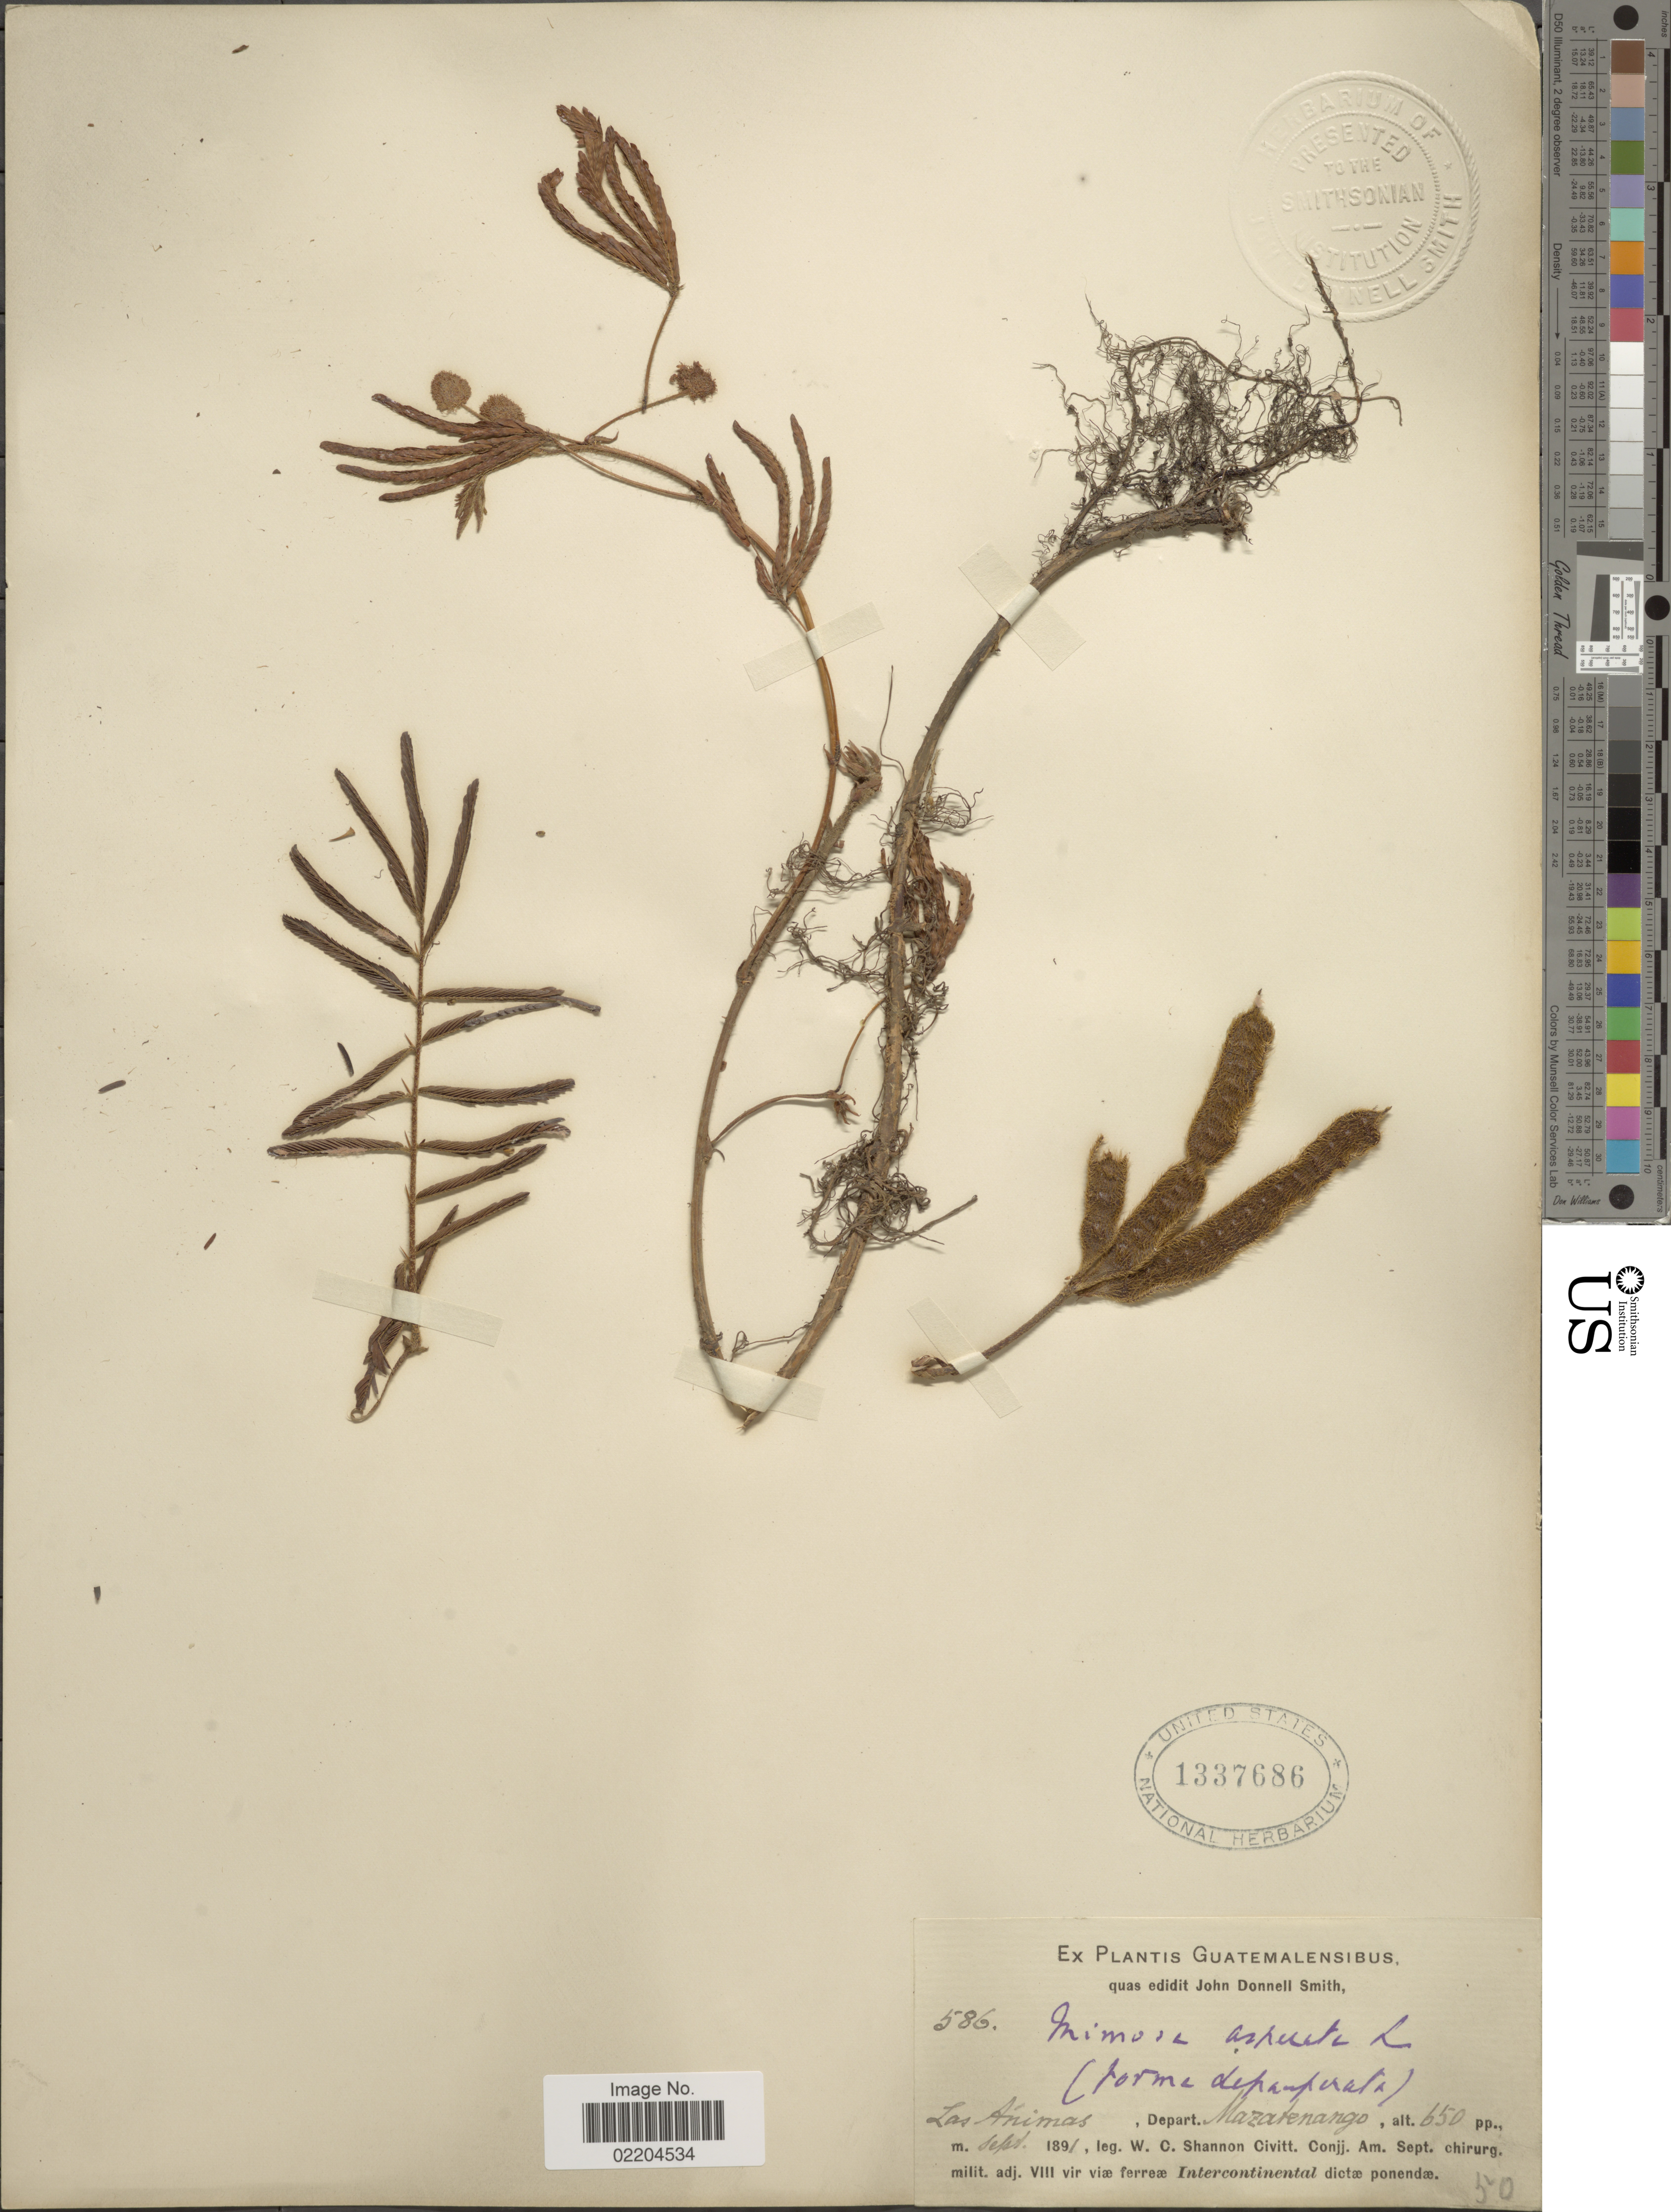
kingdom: Plantae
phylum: Tracheophyta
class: Magnoliopsida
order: Fabales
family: Fabaceae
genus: Mimosa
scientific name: Mimosa pigra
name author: L.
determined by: Strong, Mark T., (BOT), Smithsonian Institution - National Museum of Natural History (UNITED STATES)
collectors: W. C. Shannon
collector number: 586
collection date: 1891-09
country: Guatemala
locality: Las Animas, Depart Mazatenango.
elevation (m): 198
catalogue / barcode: US 1337686